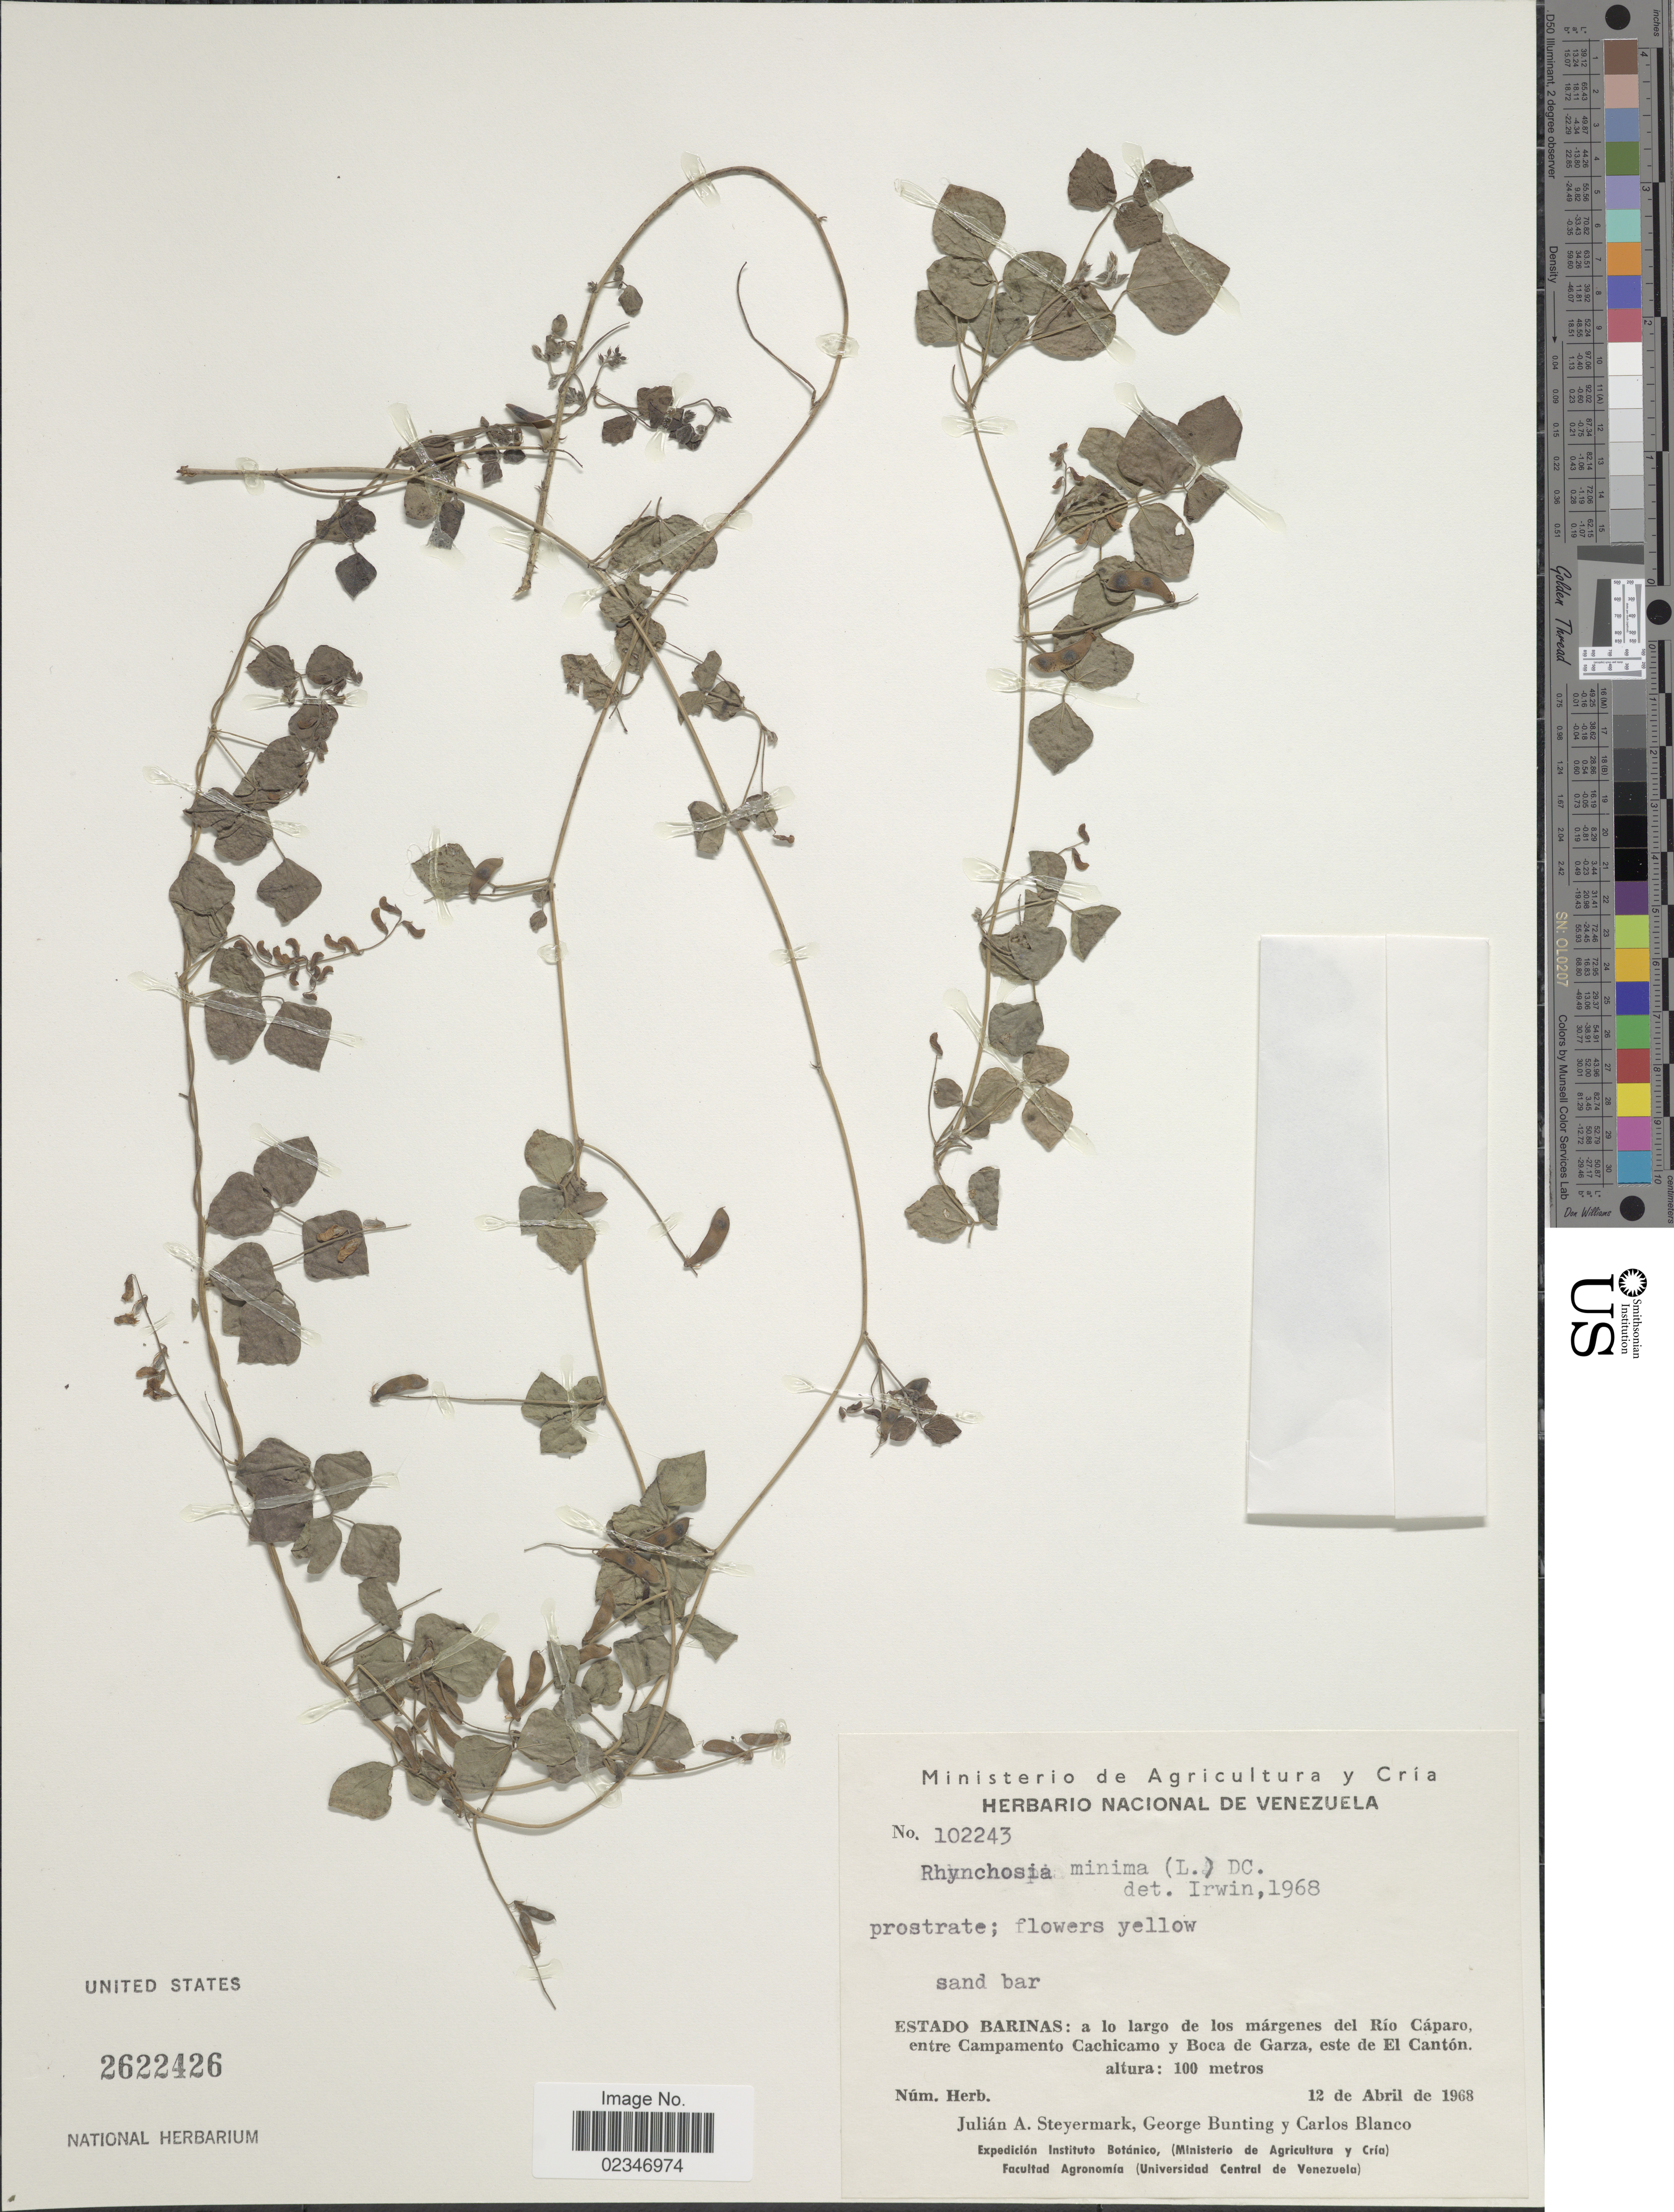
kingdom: Plantae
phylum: Tracheophyta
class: Magnoliopsida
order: Fabales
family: Fabaceae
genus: Rhynchosia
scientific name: Rhynchosia minima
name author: (L.) DC.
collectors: J. Steyermark, G. S. Bunting & C. Blanco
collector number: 102243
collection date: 1968-04-12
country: Venezuela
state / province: Barinas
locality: A lo largo de los margenes del Rio Caparo, entre Campamento Cachicamo y Boca de Garza, este de El Canton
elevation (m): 100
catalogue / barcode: US 2622426